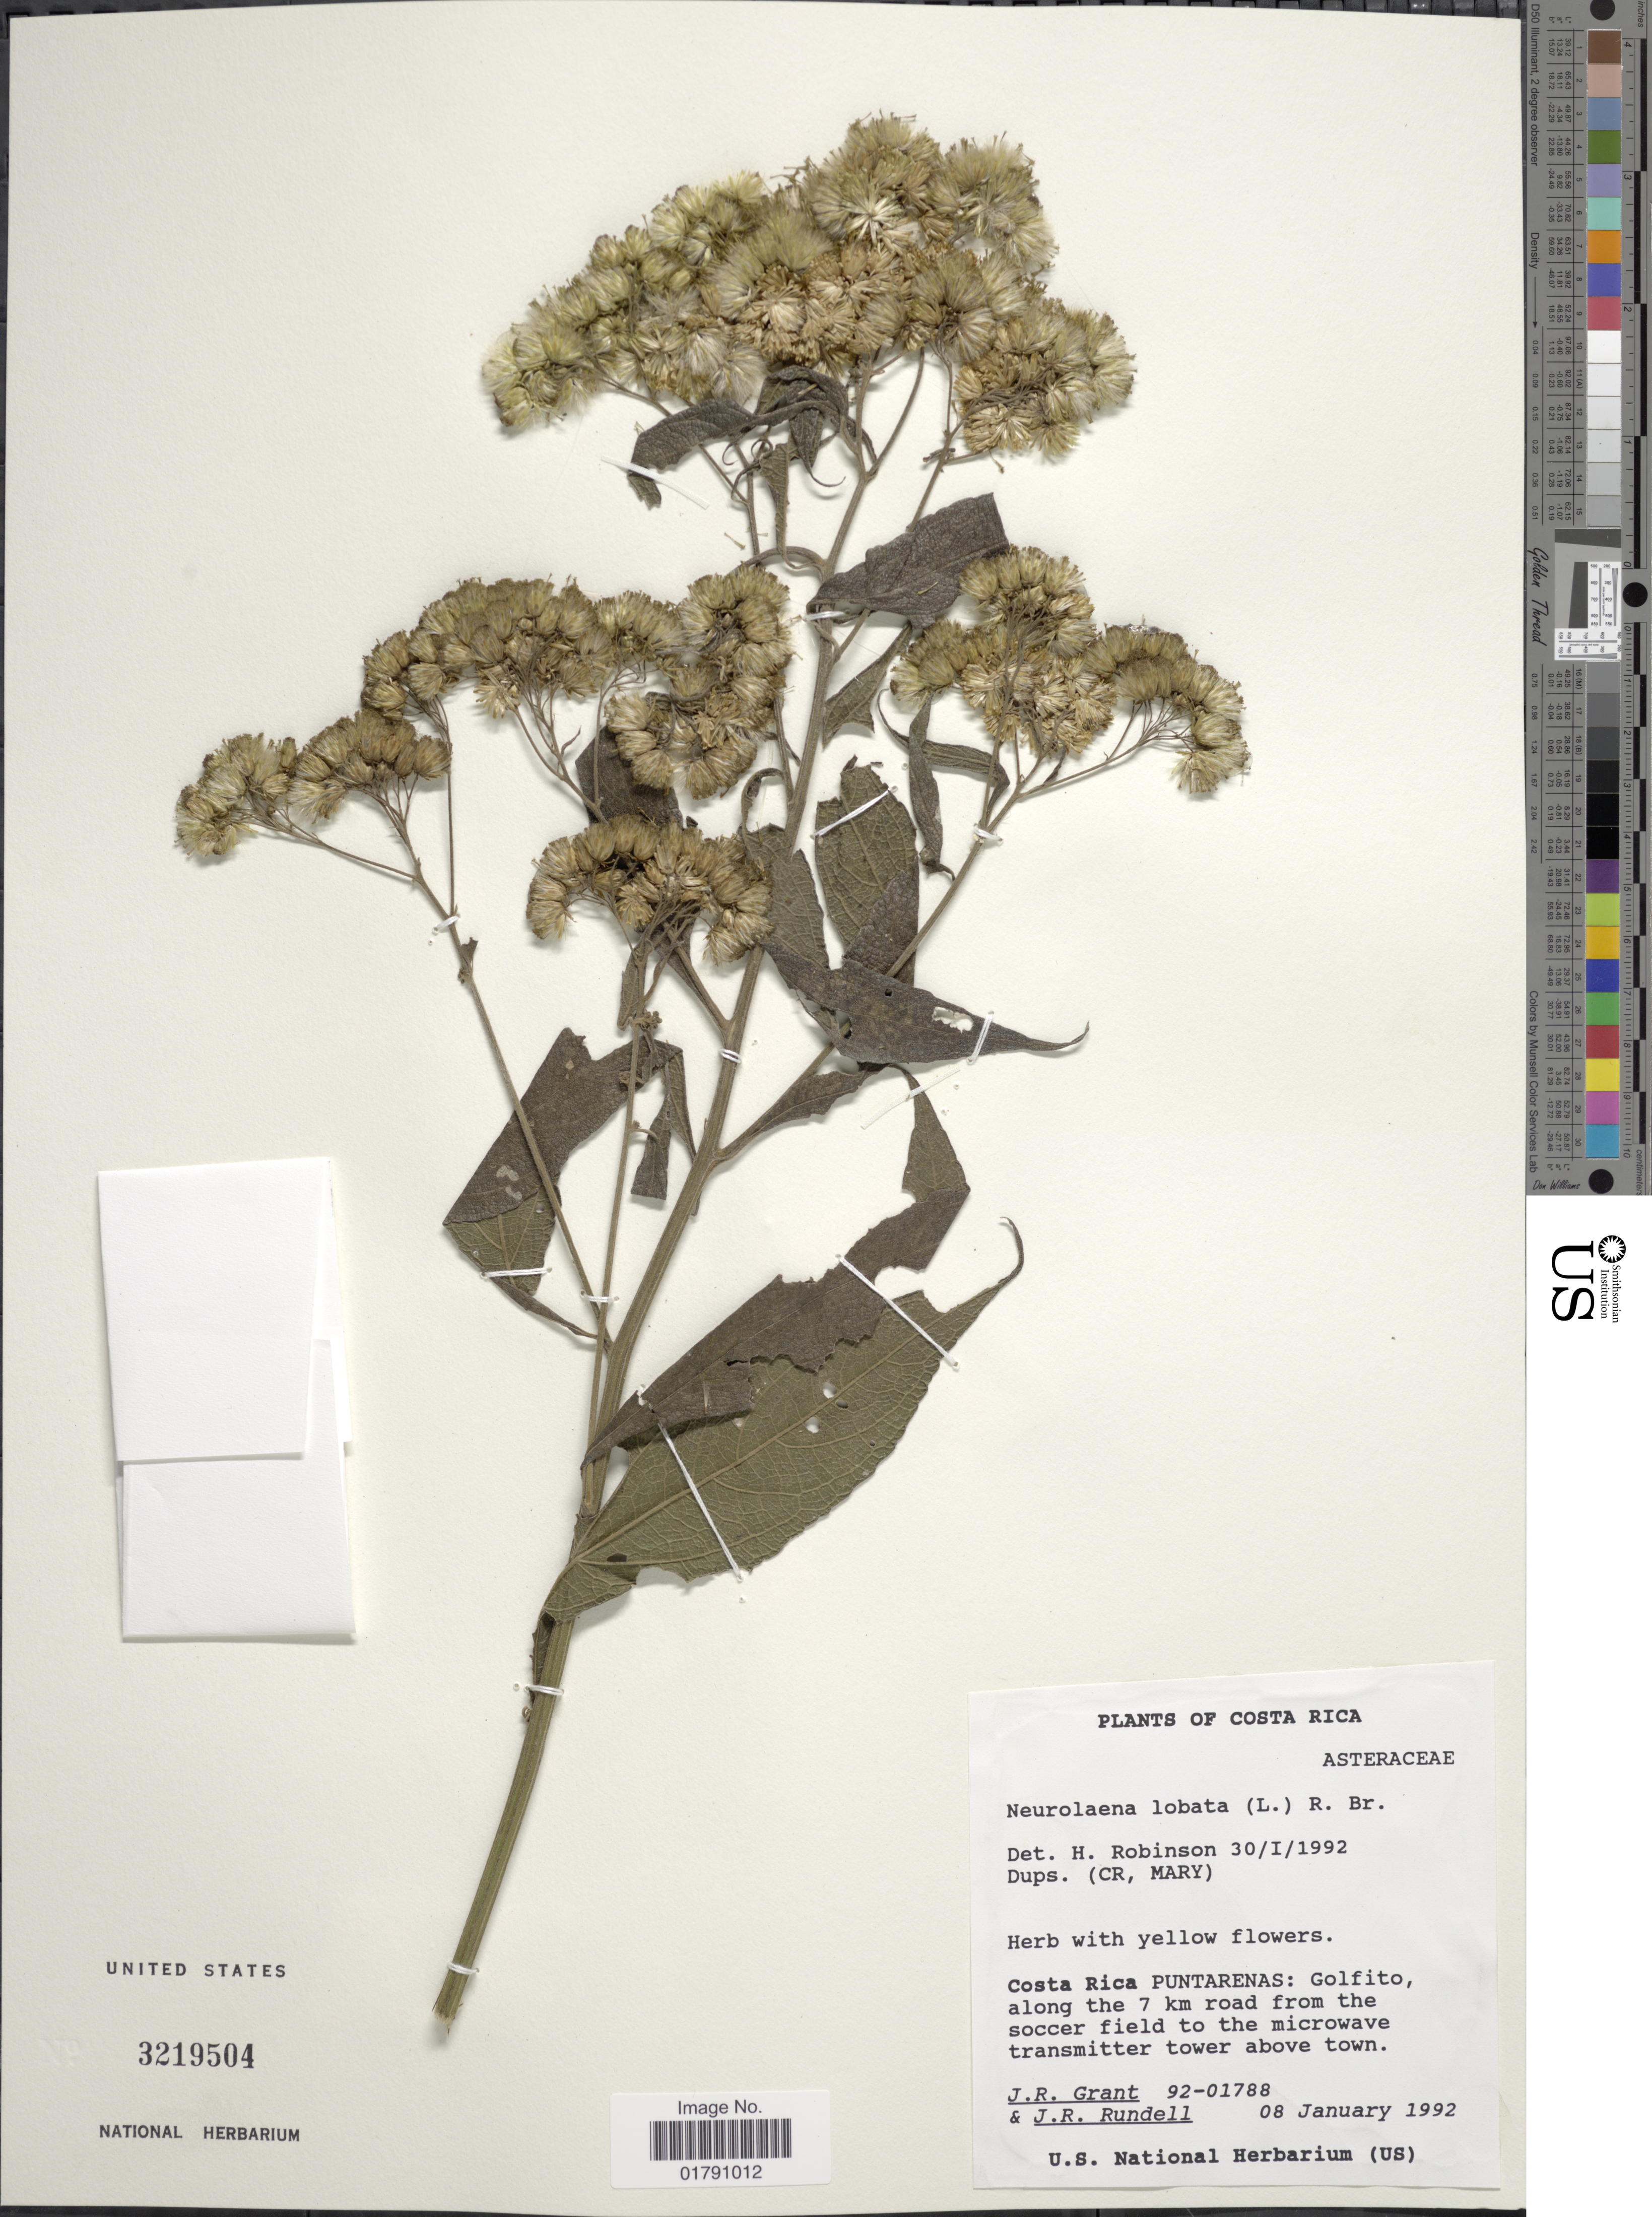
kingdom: Plantae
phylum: Tracheophyta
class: Magnoliopsida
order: Asterales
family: Asteraceae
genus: Neurolaena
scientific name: Neurolaena lobata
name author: (L.) R. Br. ex Cass.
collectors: J. Grant & J. R. Rundell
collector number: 92-01788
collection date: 1992-01-08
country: Costa Rica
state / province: Puntarenas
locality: Golfito, along the 7 km road from the soccer field to the microwave transmitter tower above town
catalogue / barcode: US 3219504